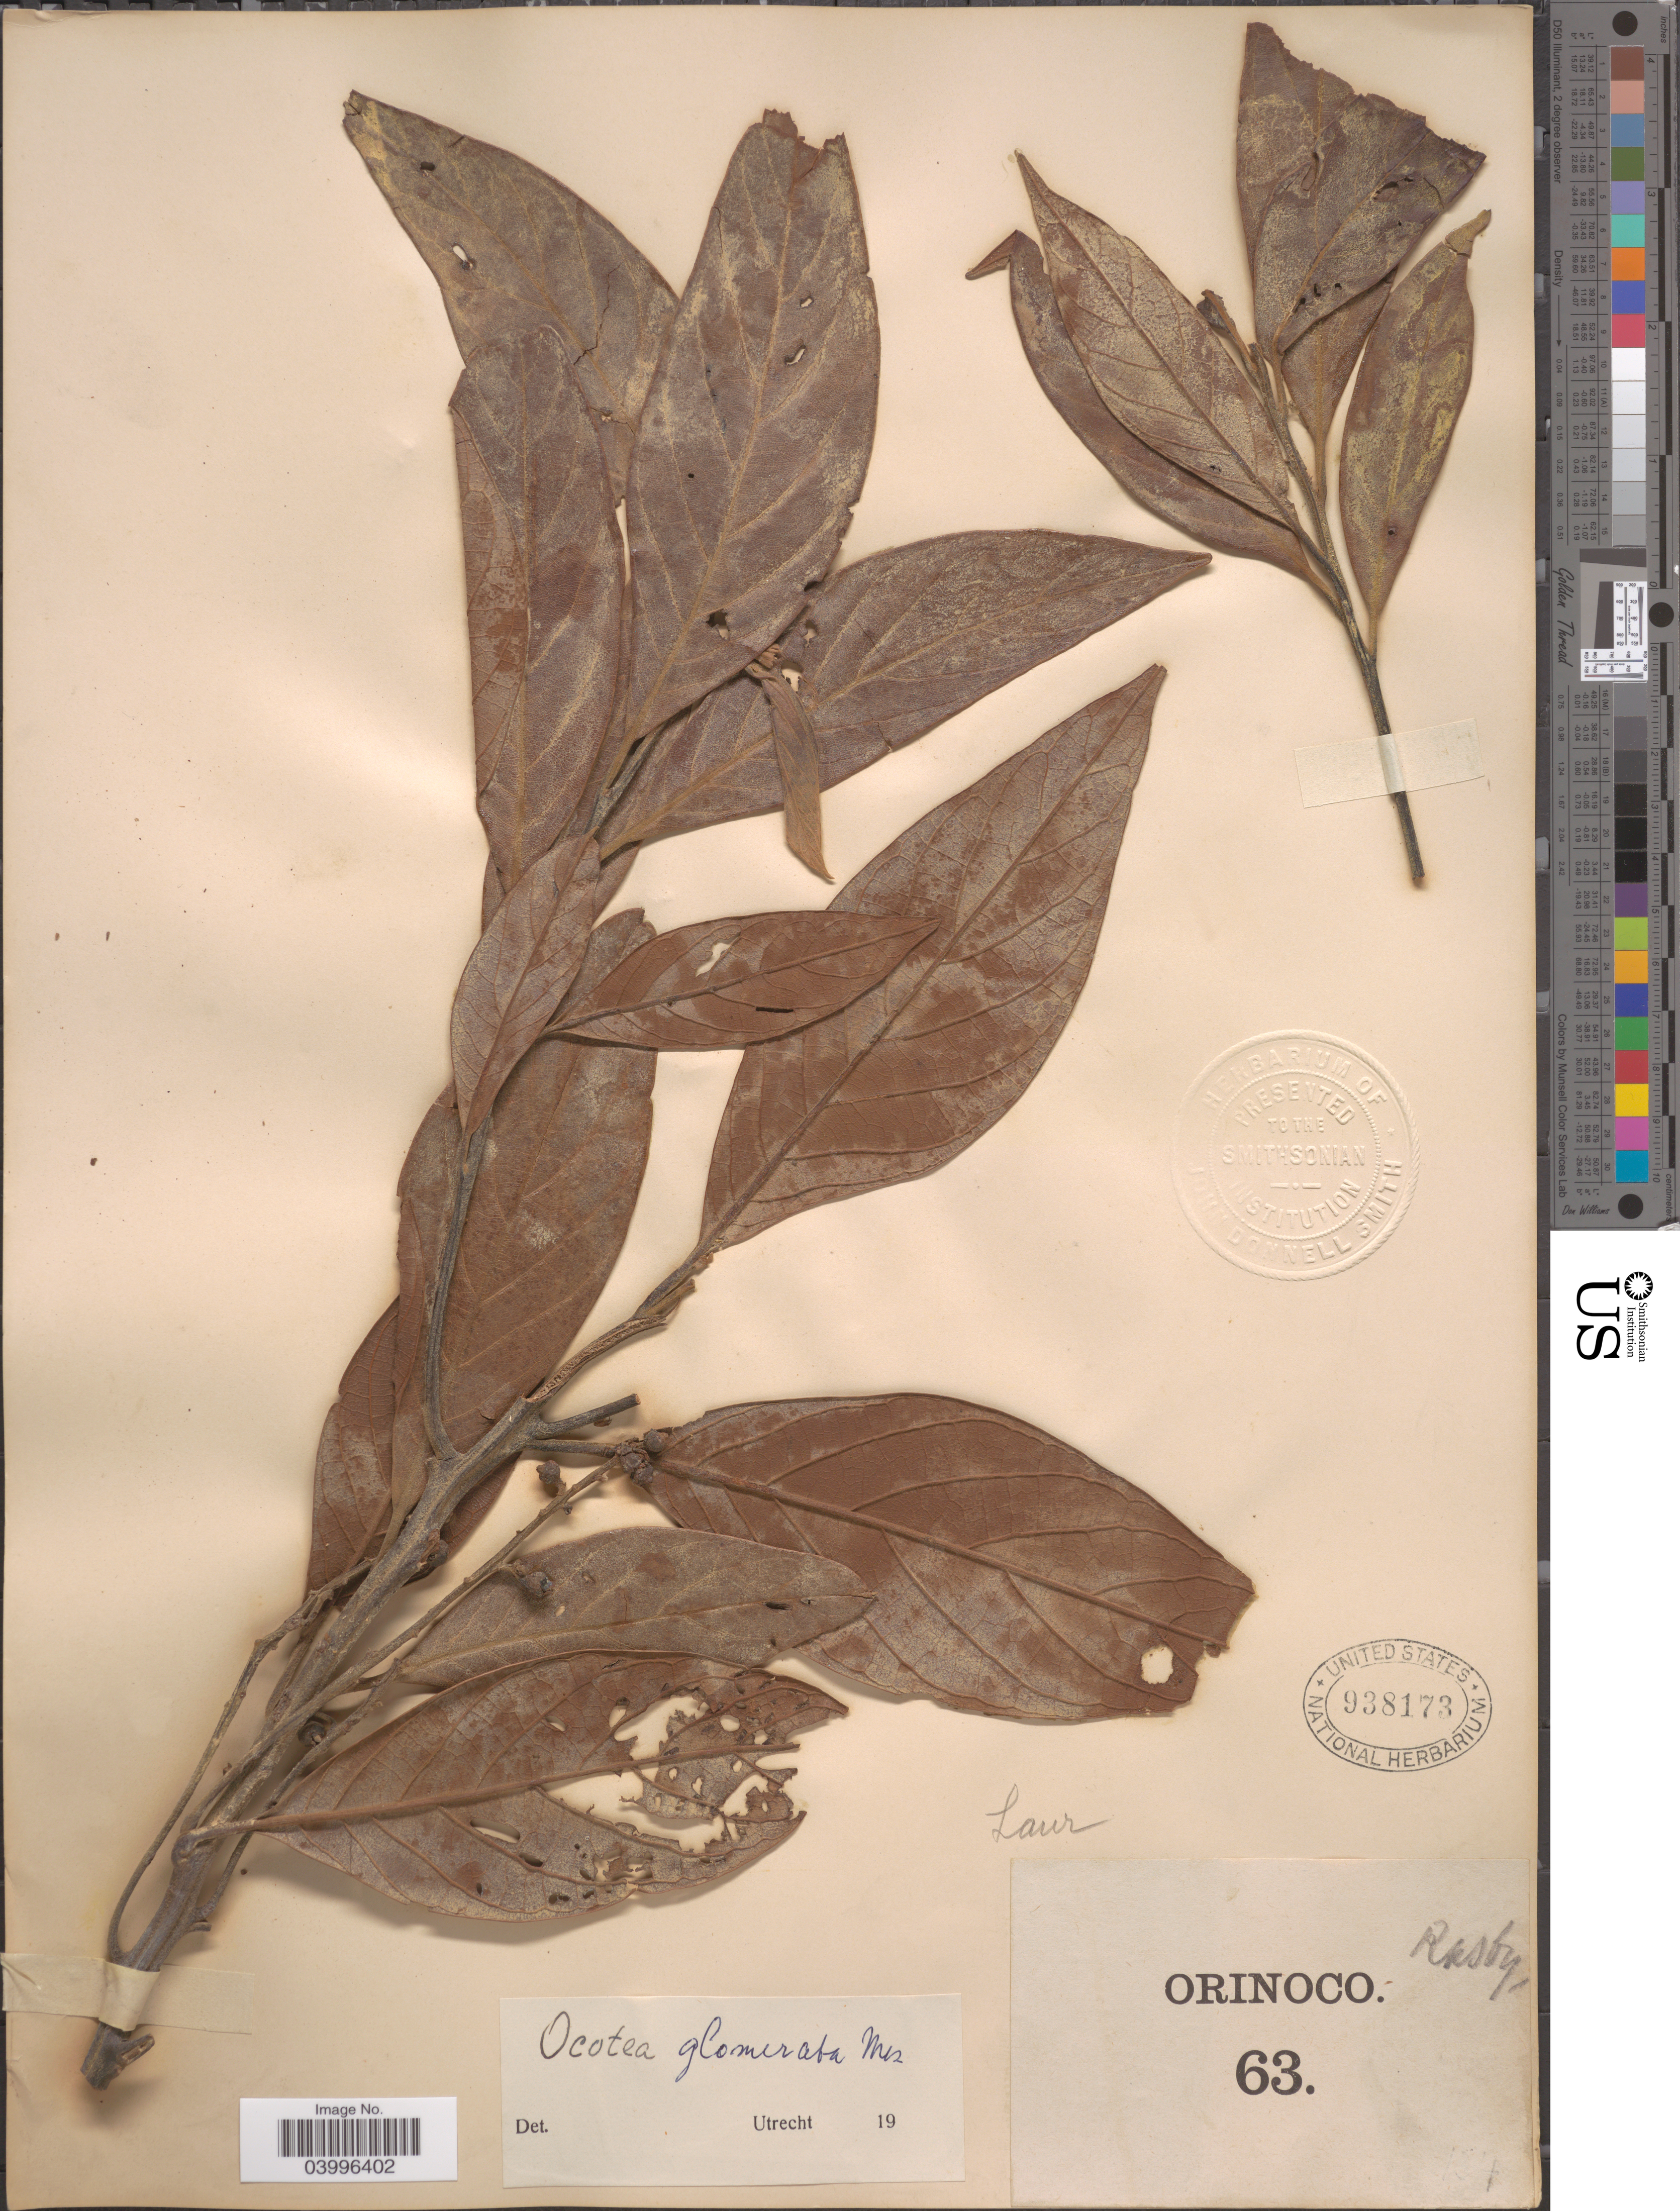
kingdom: Plantae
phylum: Tracheophyta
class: Magnoliopsida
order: Laurales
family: Lauraceae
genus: Ocotea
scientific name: Ocotea glomerata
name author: (Nees) Mez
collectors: H. H. Rusby & R. Squires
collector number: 63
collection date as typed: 1896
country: Venezuela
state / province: Delta Amacuro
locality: Lower Orinoco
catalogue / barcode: US 938173